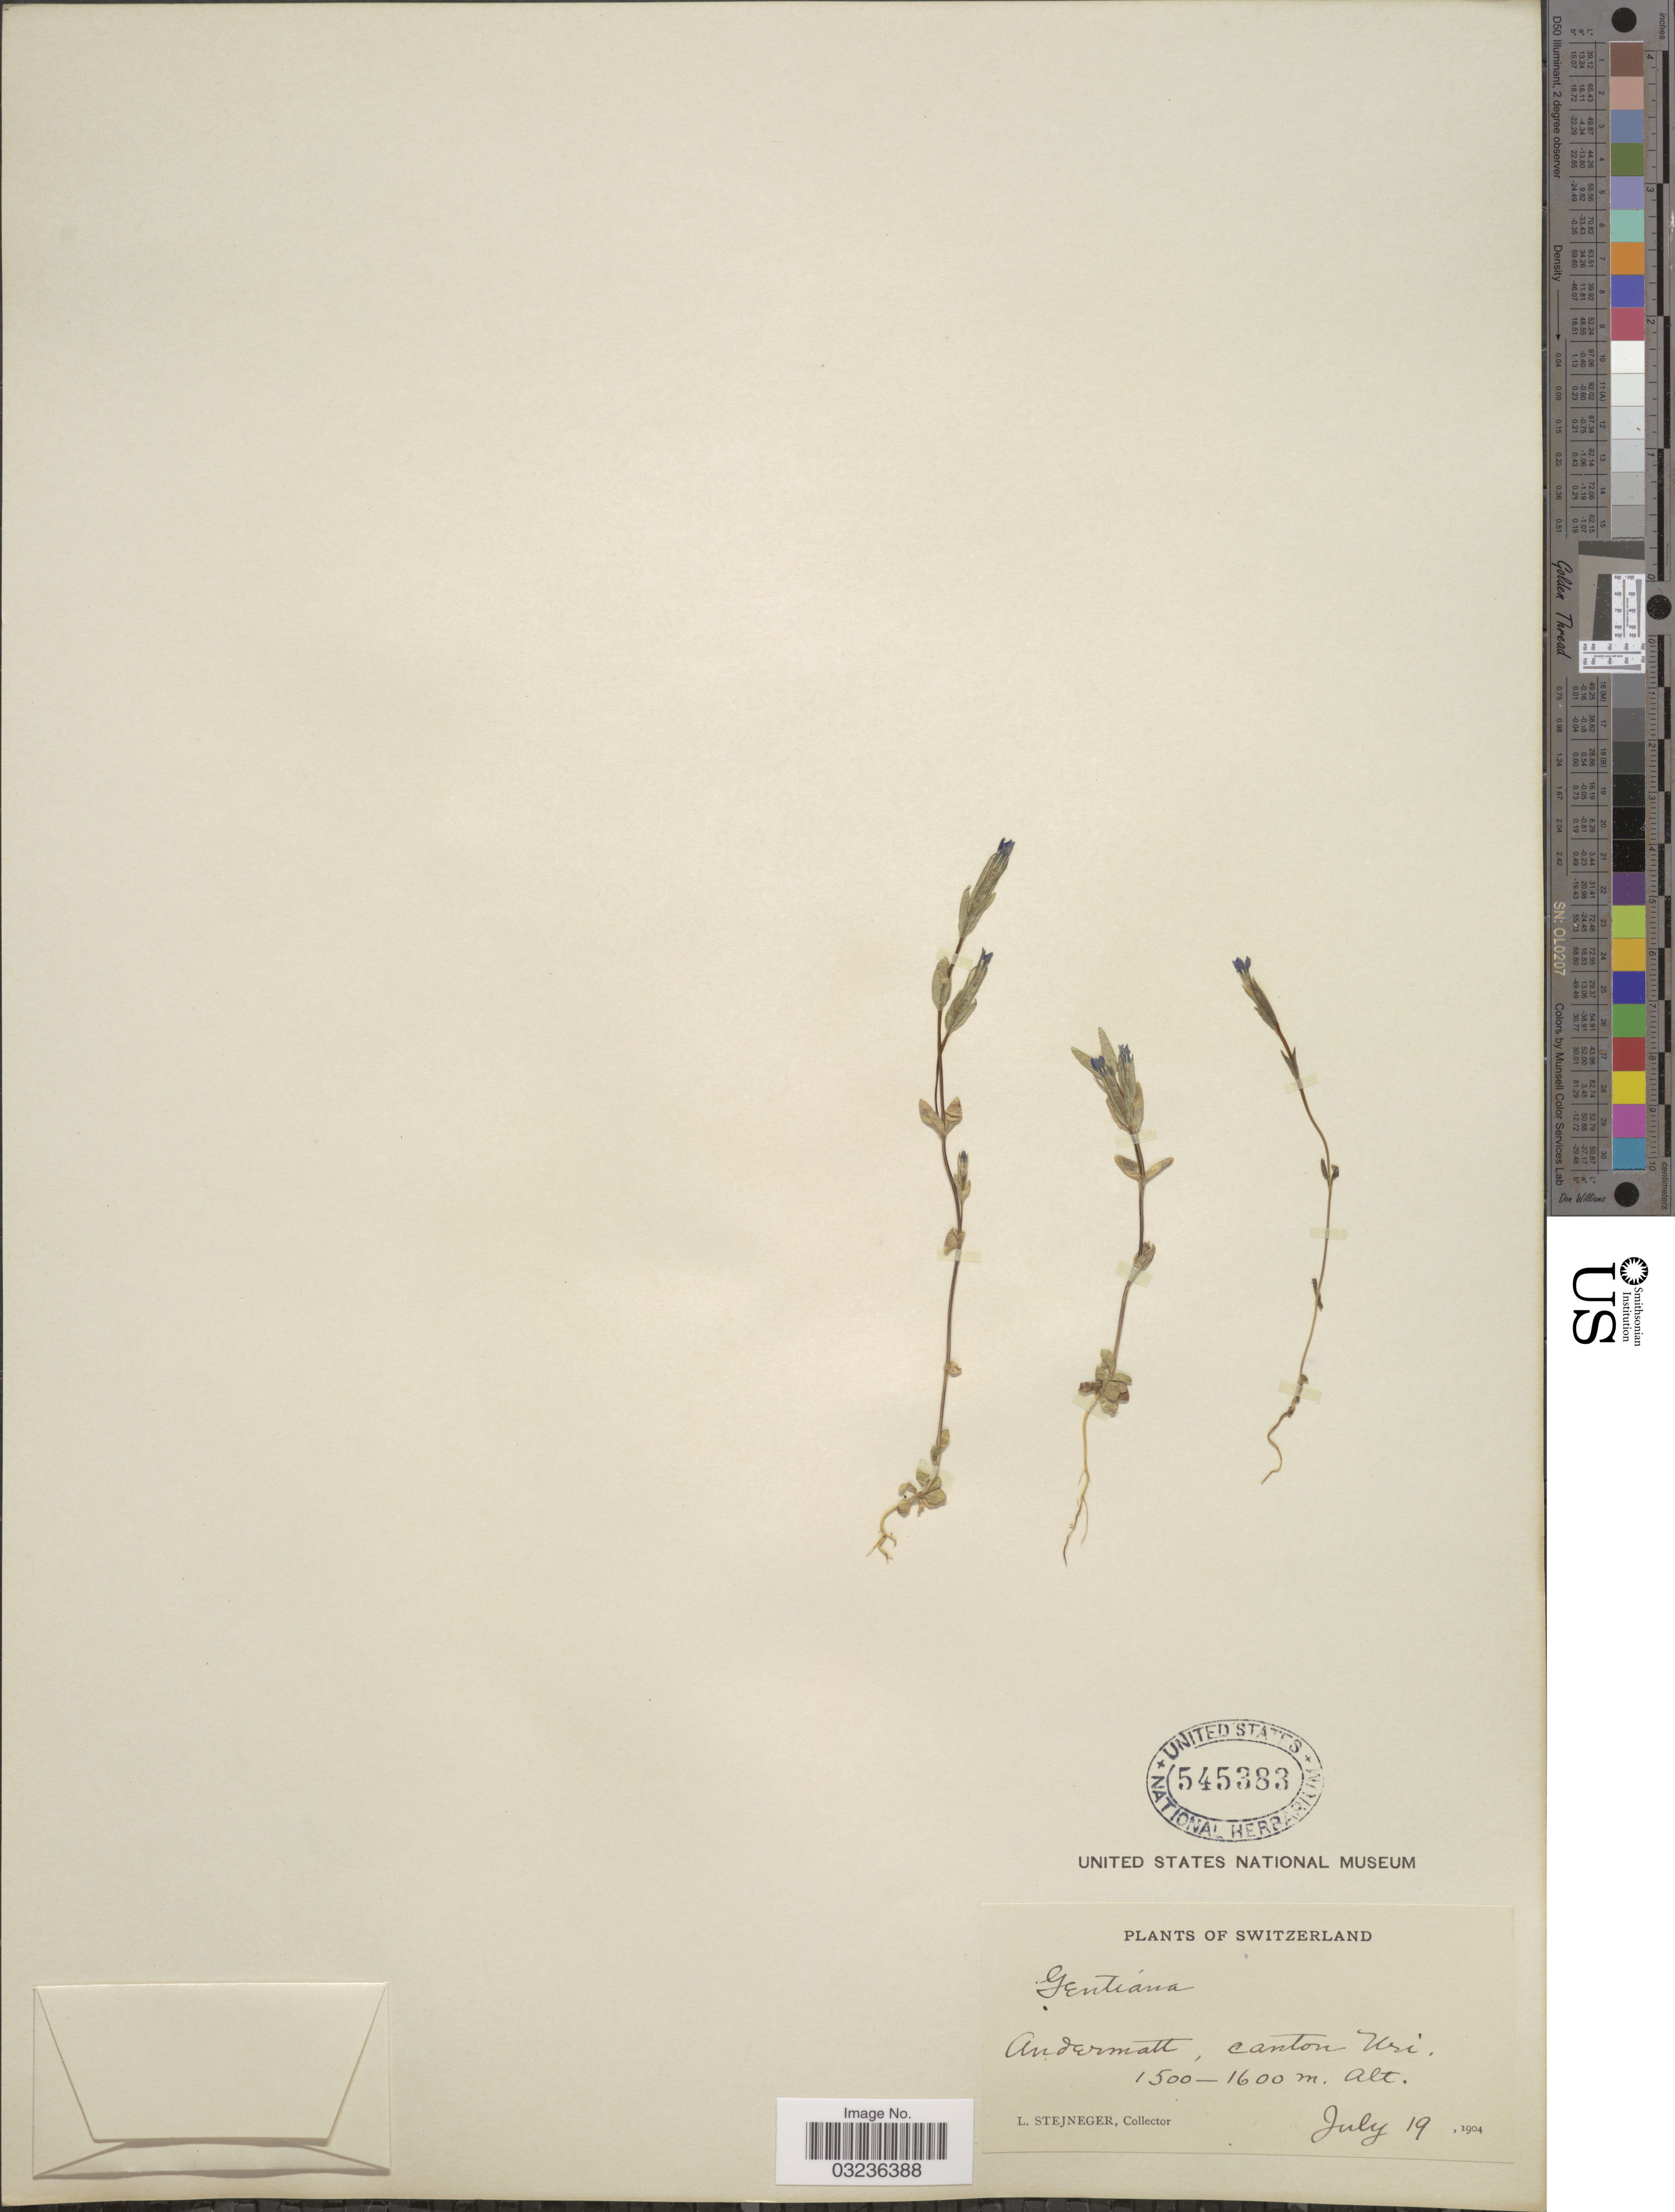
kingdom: Plantae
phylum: Tracheophyta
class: Magnoliopsida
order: Gentianales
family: Gentianaceae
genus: Gentiana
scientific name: Gentiana sp.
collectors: L. Stejneger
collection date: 1904-07-19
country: Switzerland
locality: Andermatt, canton Uri.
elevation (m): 1500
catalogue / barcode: US 545383